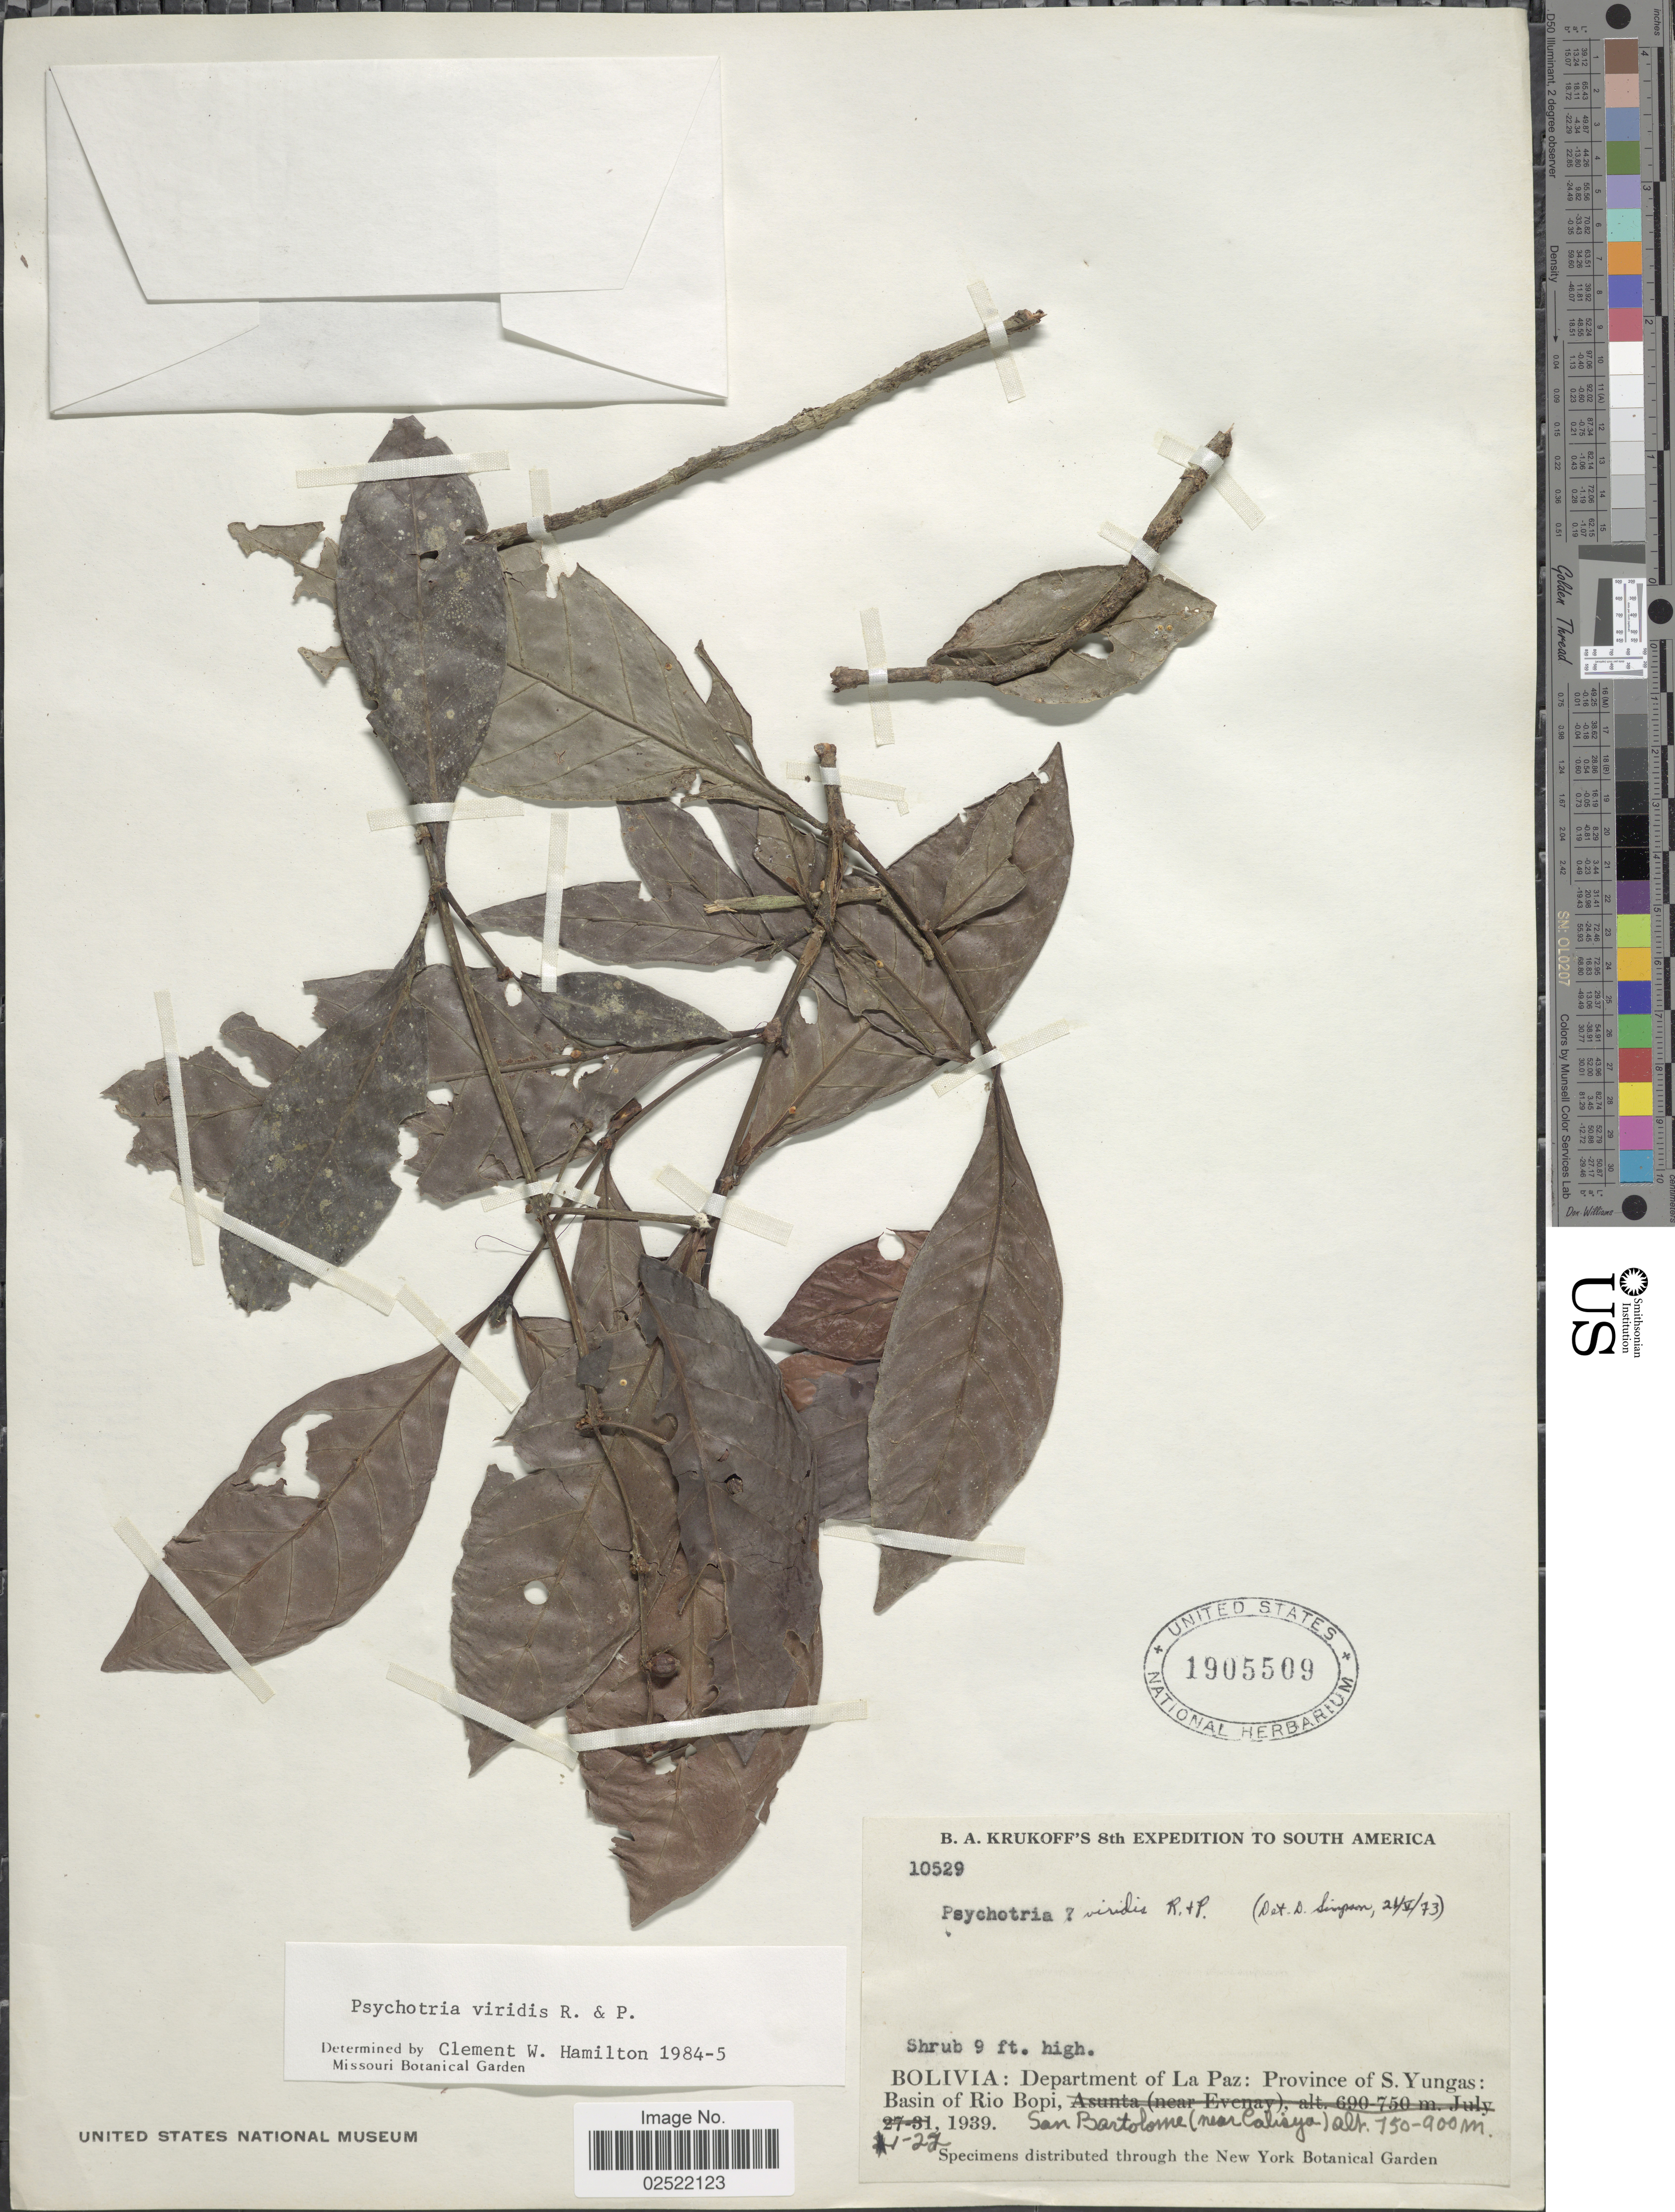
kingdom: Plantae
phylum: Tracheophyta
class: Magnoliopsida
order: Gentianales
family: Rubiaceae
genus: Psychotria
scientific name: Psychotria viridis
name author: Ruiz & Pav.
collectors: B. A. Krukoff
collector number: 10529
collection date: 1939-01-27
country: Bolivia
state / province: La Paz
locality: Bolivia: Department of La Paz: Province of S. Yungas: Basin of Rio Bopi, San Bortolome (near Calisya)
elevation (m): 750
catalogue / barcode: US 1905509